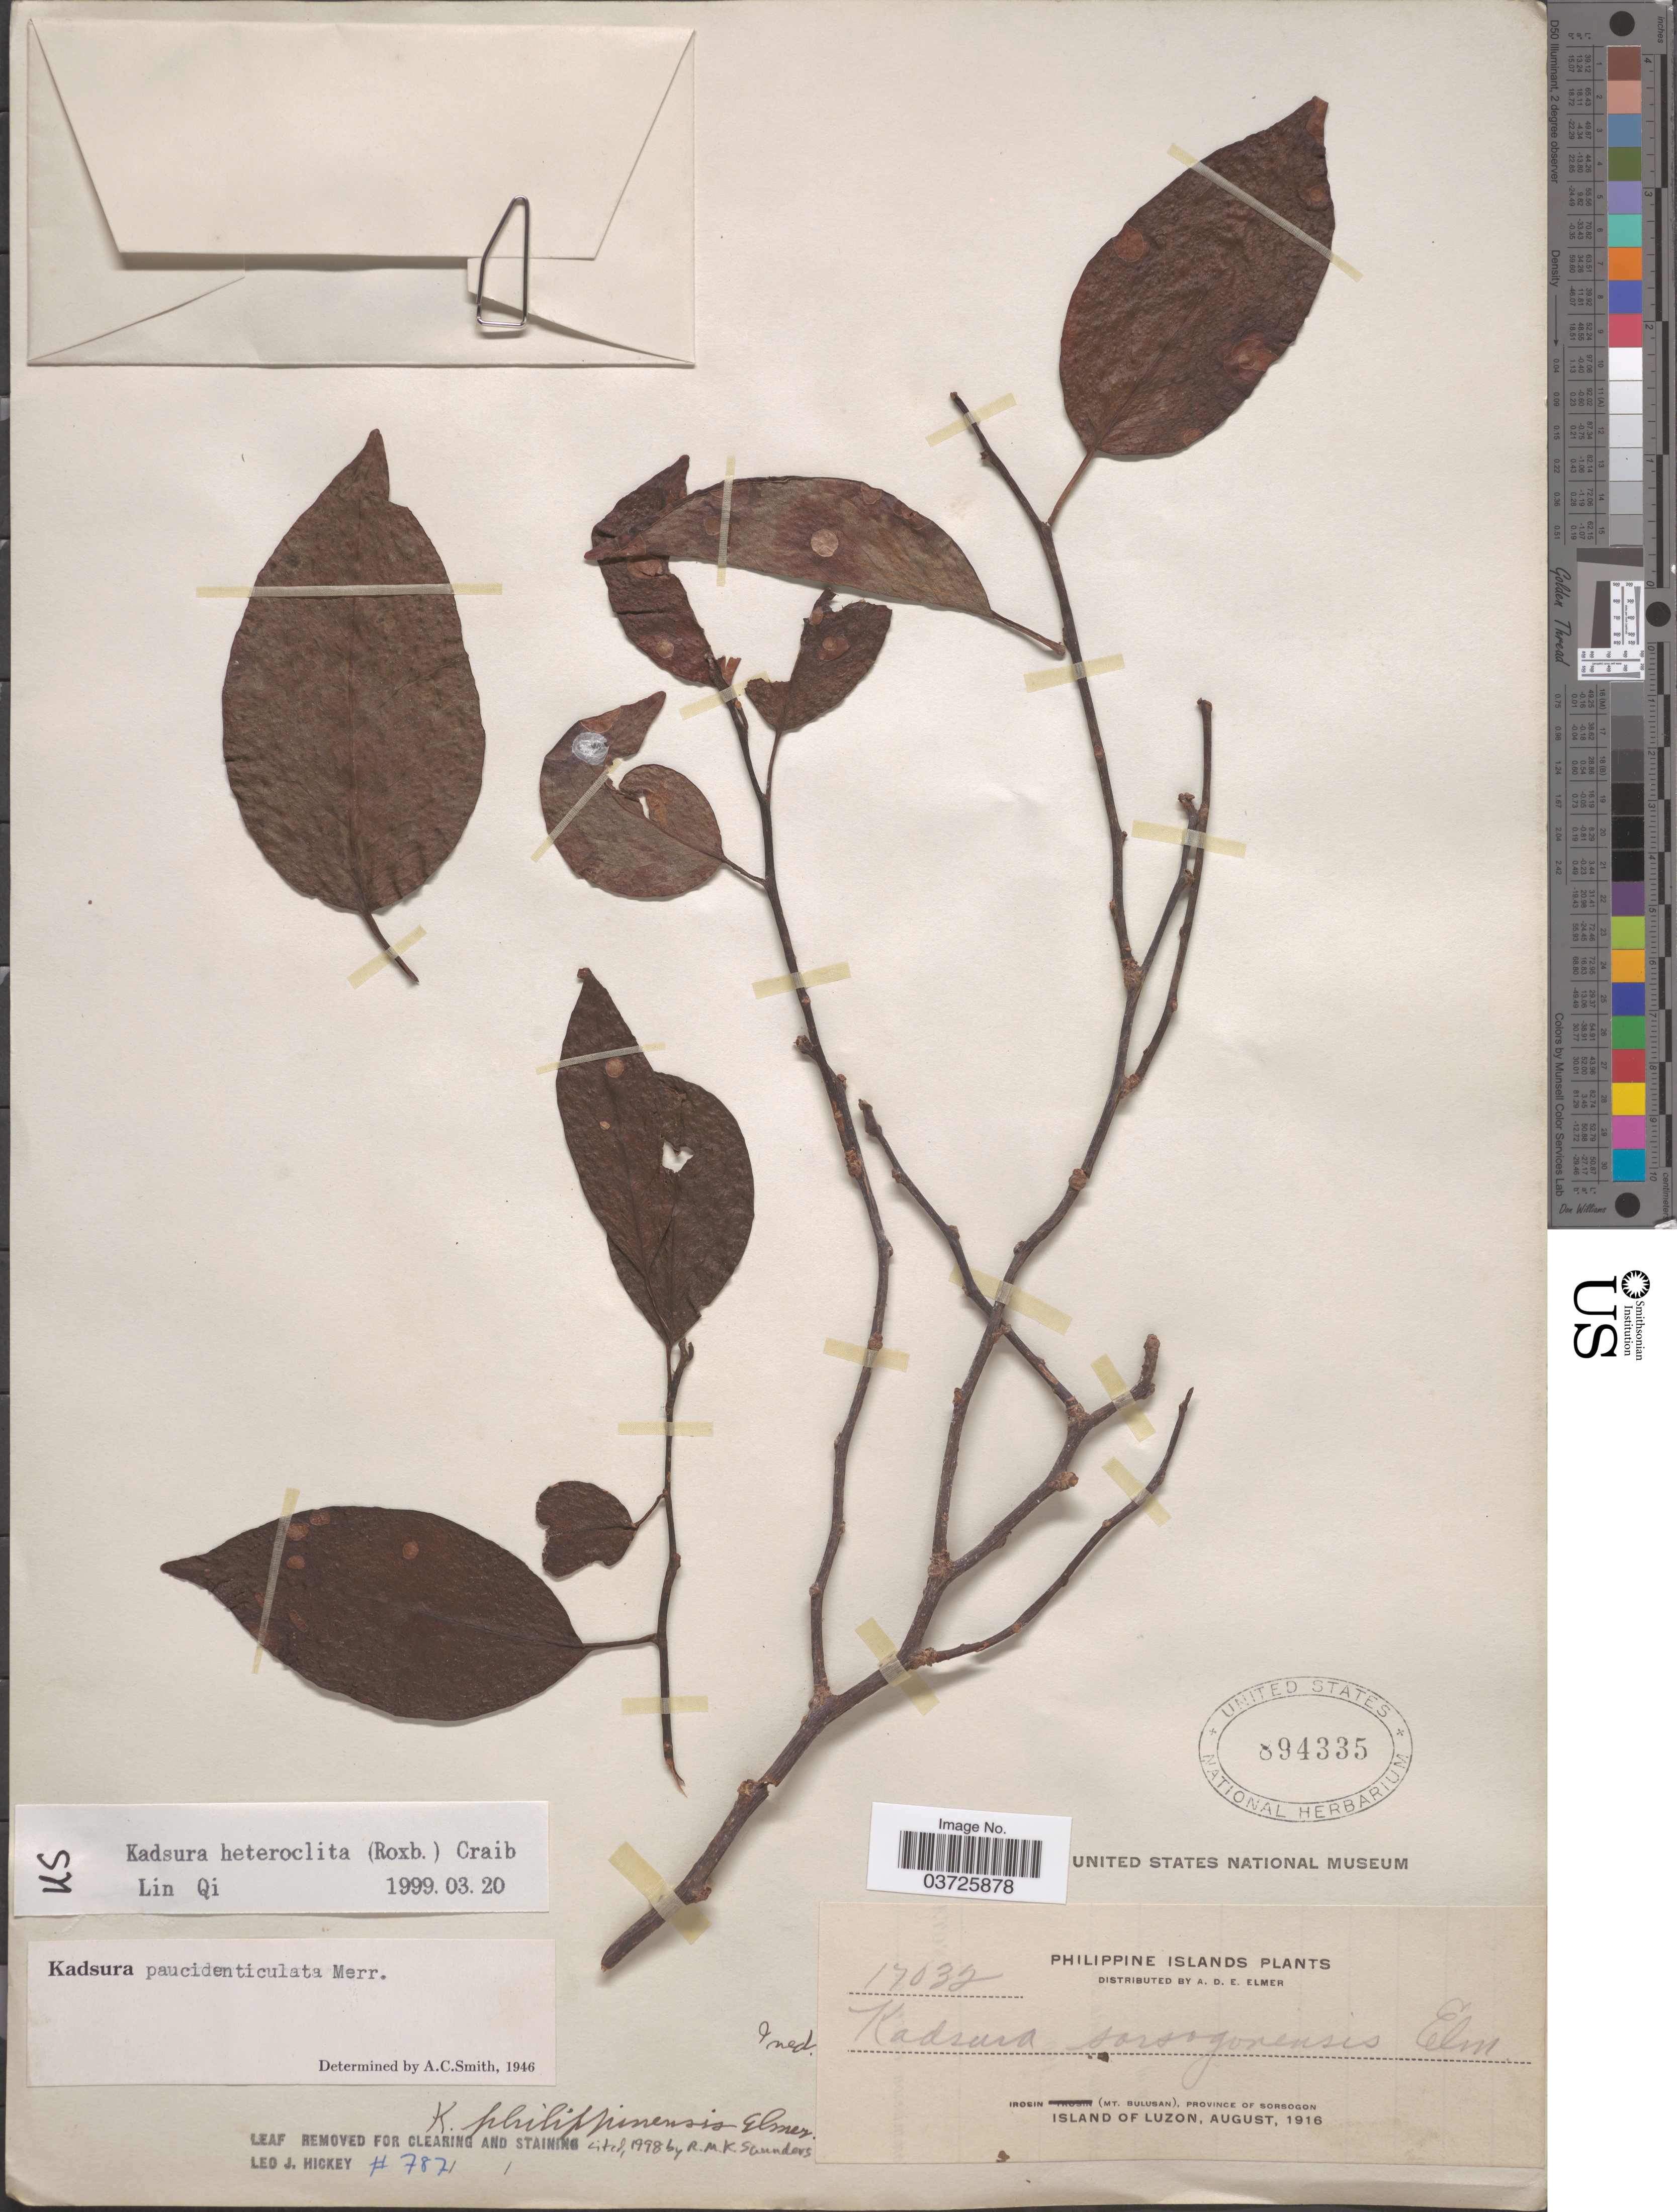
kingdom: Plantae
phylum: Tracheophyta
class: Magnoliopsida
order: Austrobaileyales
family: Schisandraceae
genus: Kadsura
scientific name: Kadsura heteroclita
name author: (Roxb.) Craib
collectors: A. D. E. Elmer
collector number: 17032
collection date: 1916-08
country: Philippines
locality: Irosin (Mt. Bulusan), Province of Sorsogon. Island of Luzon.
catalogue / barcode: US 894335